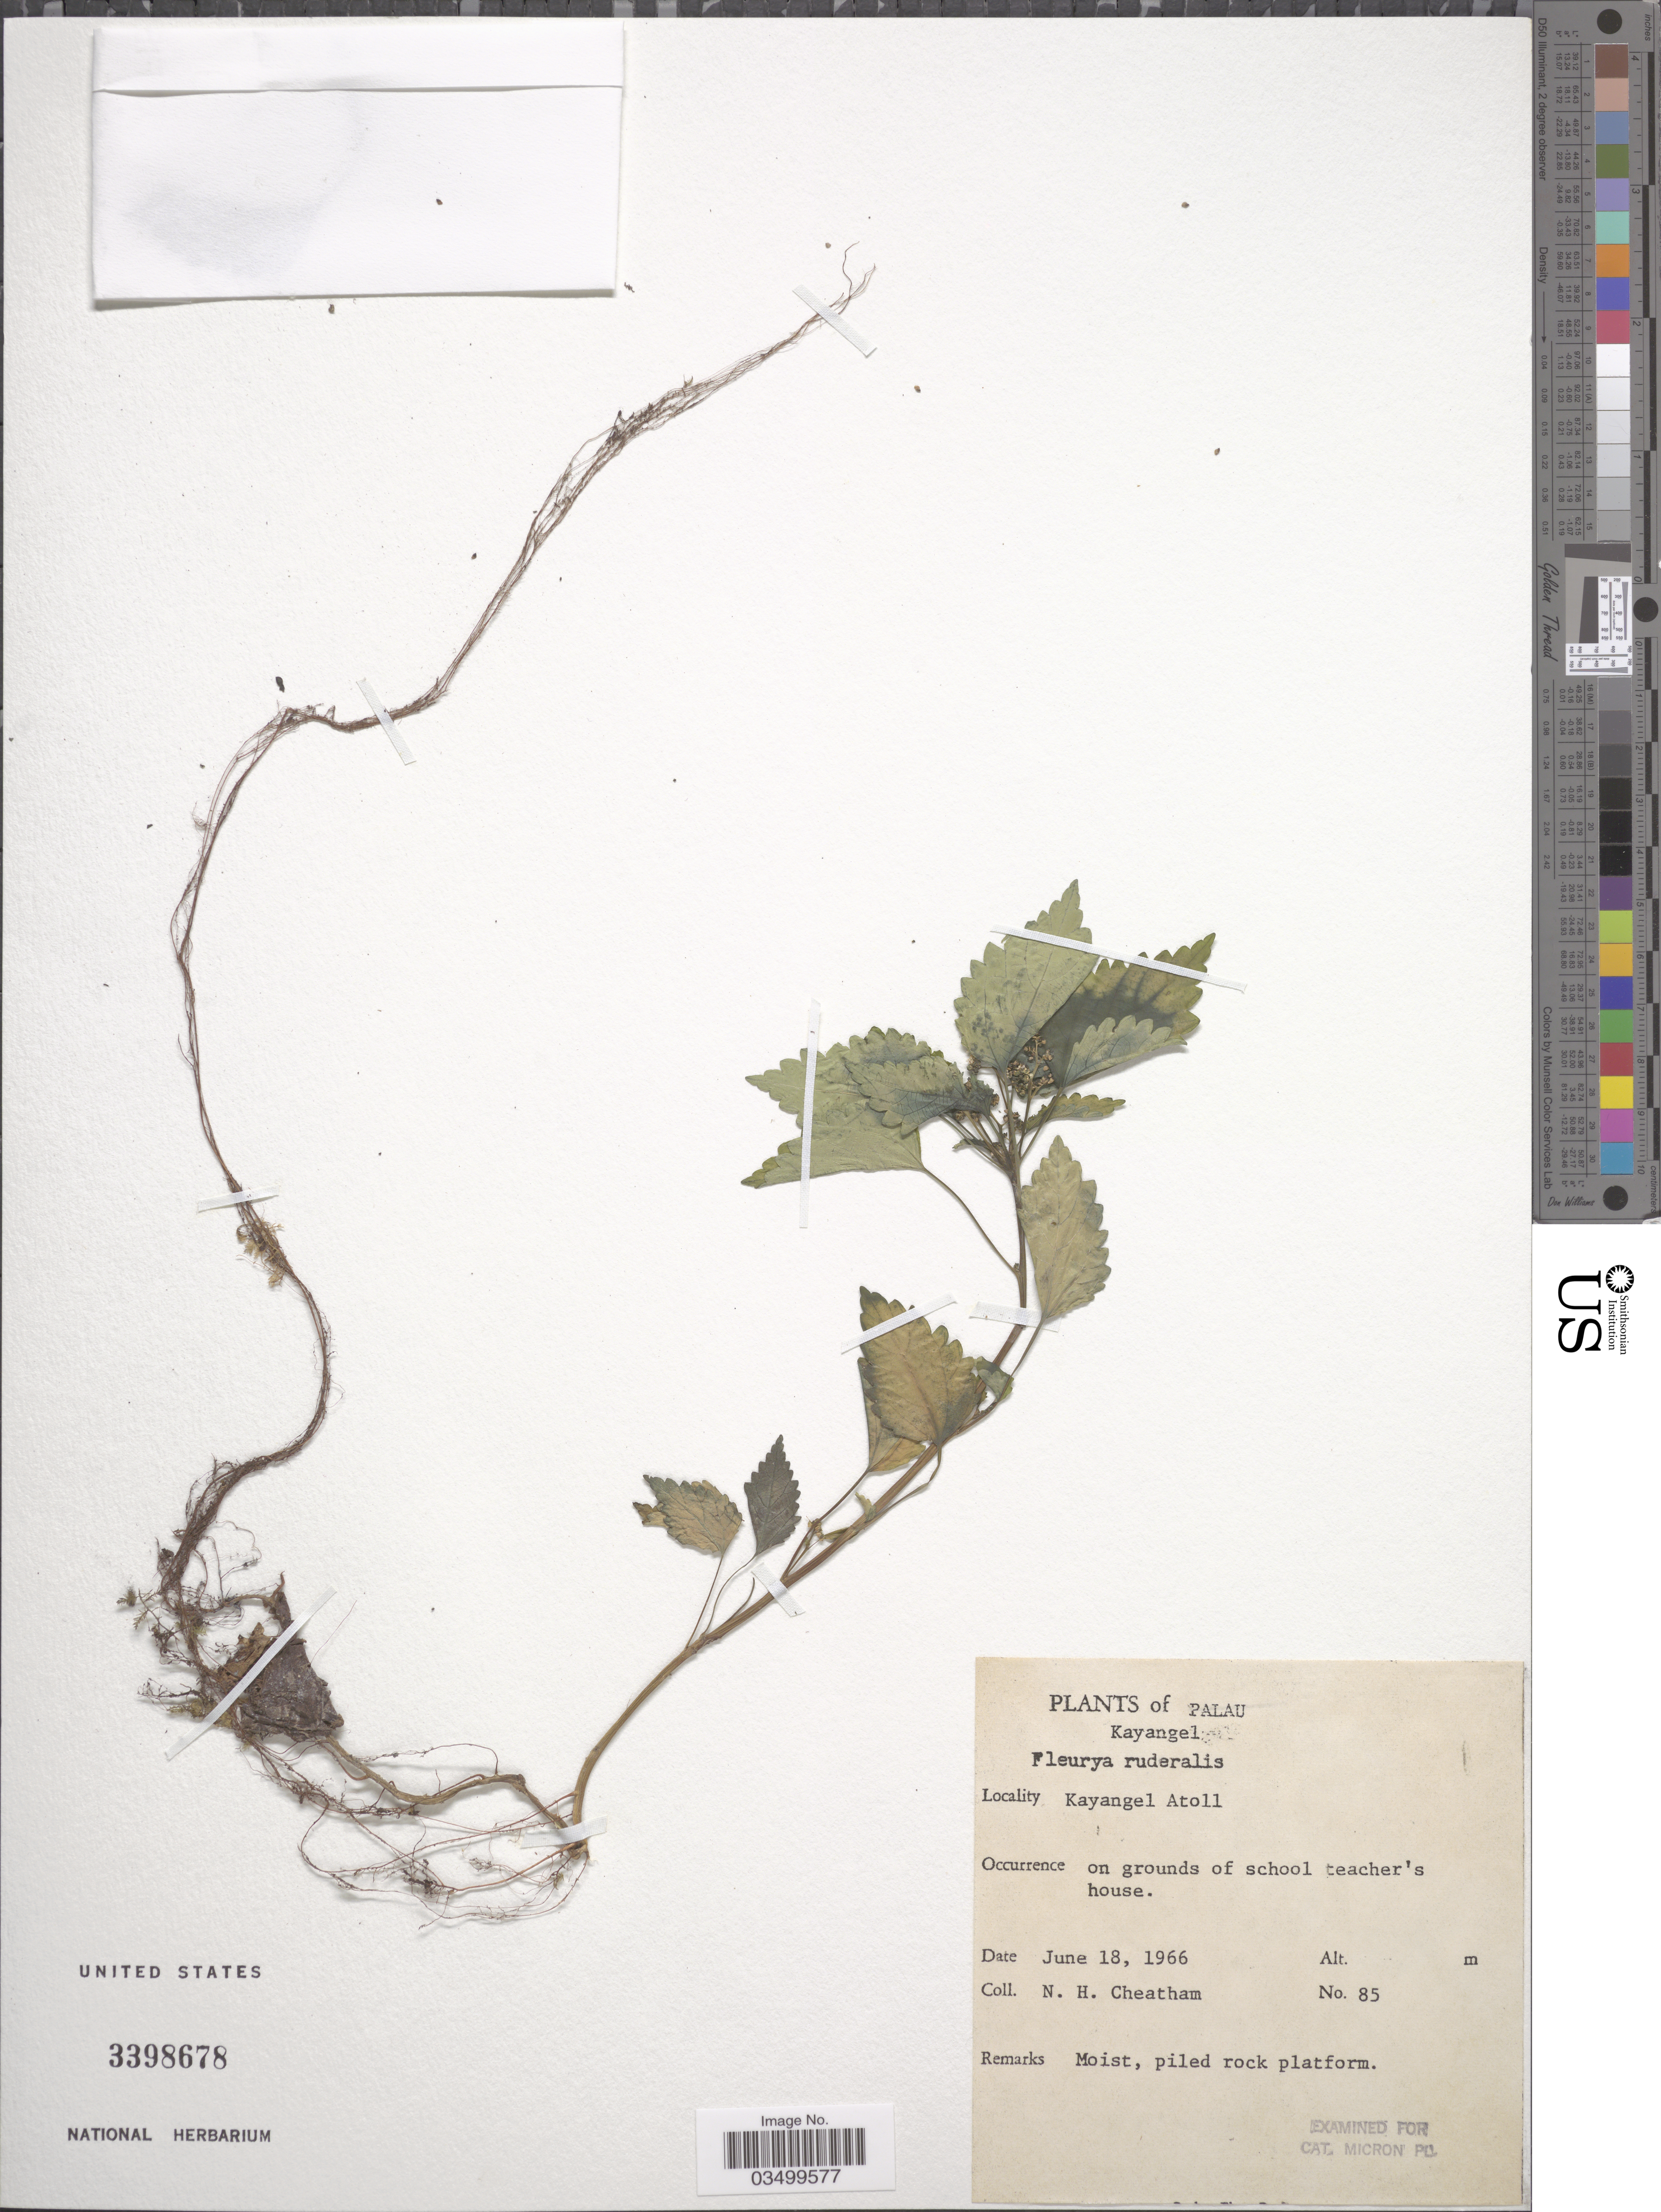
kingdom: Plantae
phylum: Tracheophyta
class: Magnoliopsida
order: Rosales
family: Urticaceae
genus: Laportea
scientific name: Laportea ruderalis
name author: (G. Forst.) Chew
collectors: N. H. Cheatham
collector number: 85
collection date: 1966-06-18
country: Palau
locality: Palau. Kayangel. Kayangel Atoll. On grounds of school teacher's house.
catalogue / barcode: US 3398678